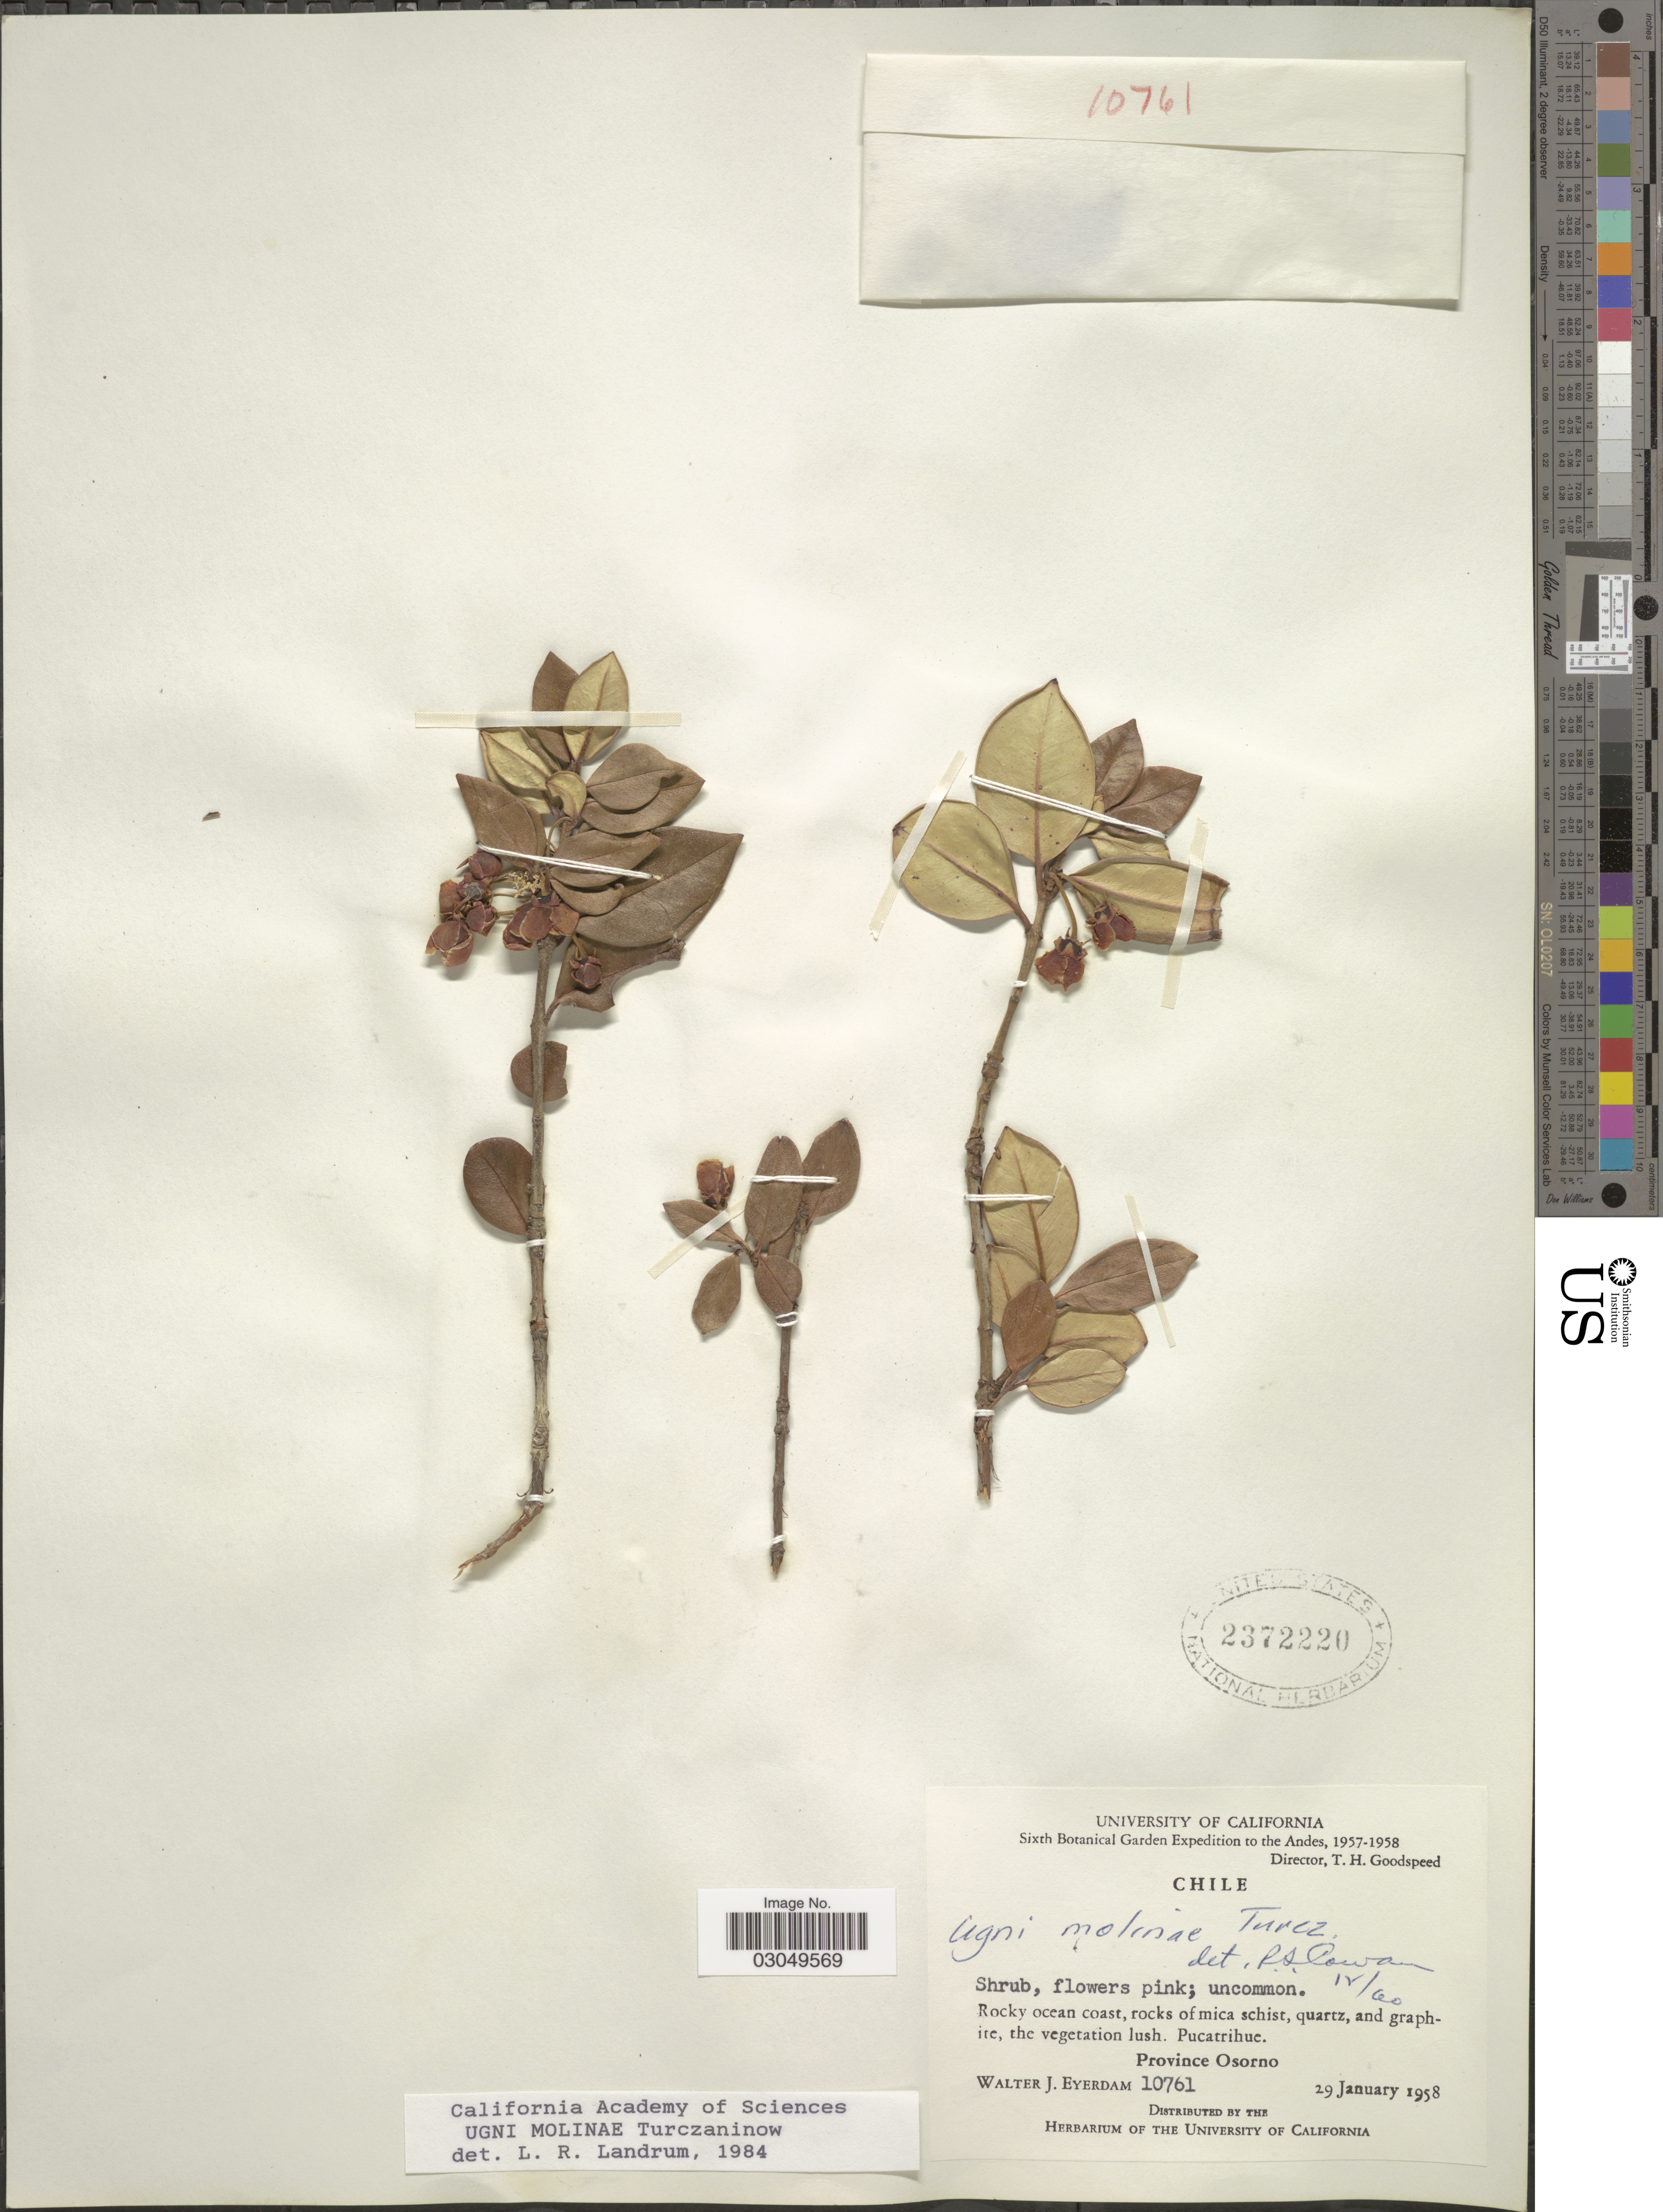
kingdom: Plantae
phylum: Tracheophyta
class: Magnoliopsida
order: Myrtales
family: Myrtaceae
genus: Ugni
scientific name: Ugni molinae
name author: Turcz.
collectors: W. J. Eyerdam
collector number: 10761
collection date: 1958-01-29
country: Chile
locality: The Andes, Province Osorno.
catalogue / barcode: US 2372220